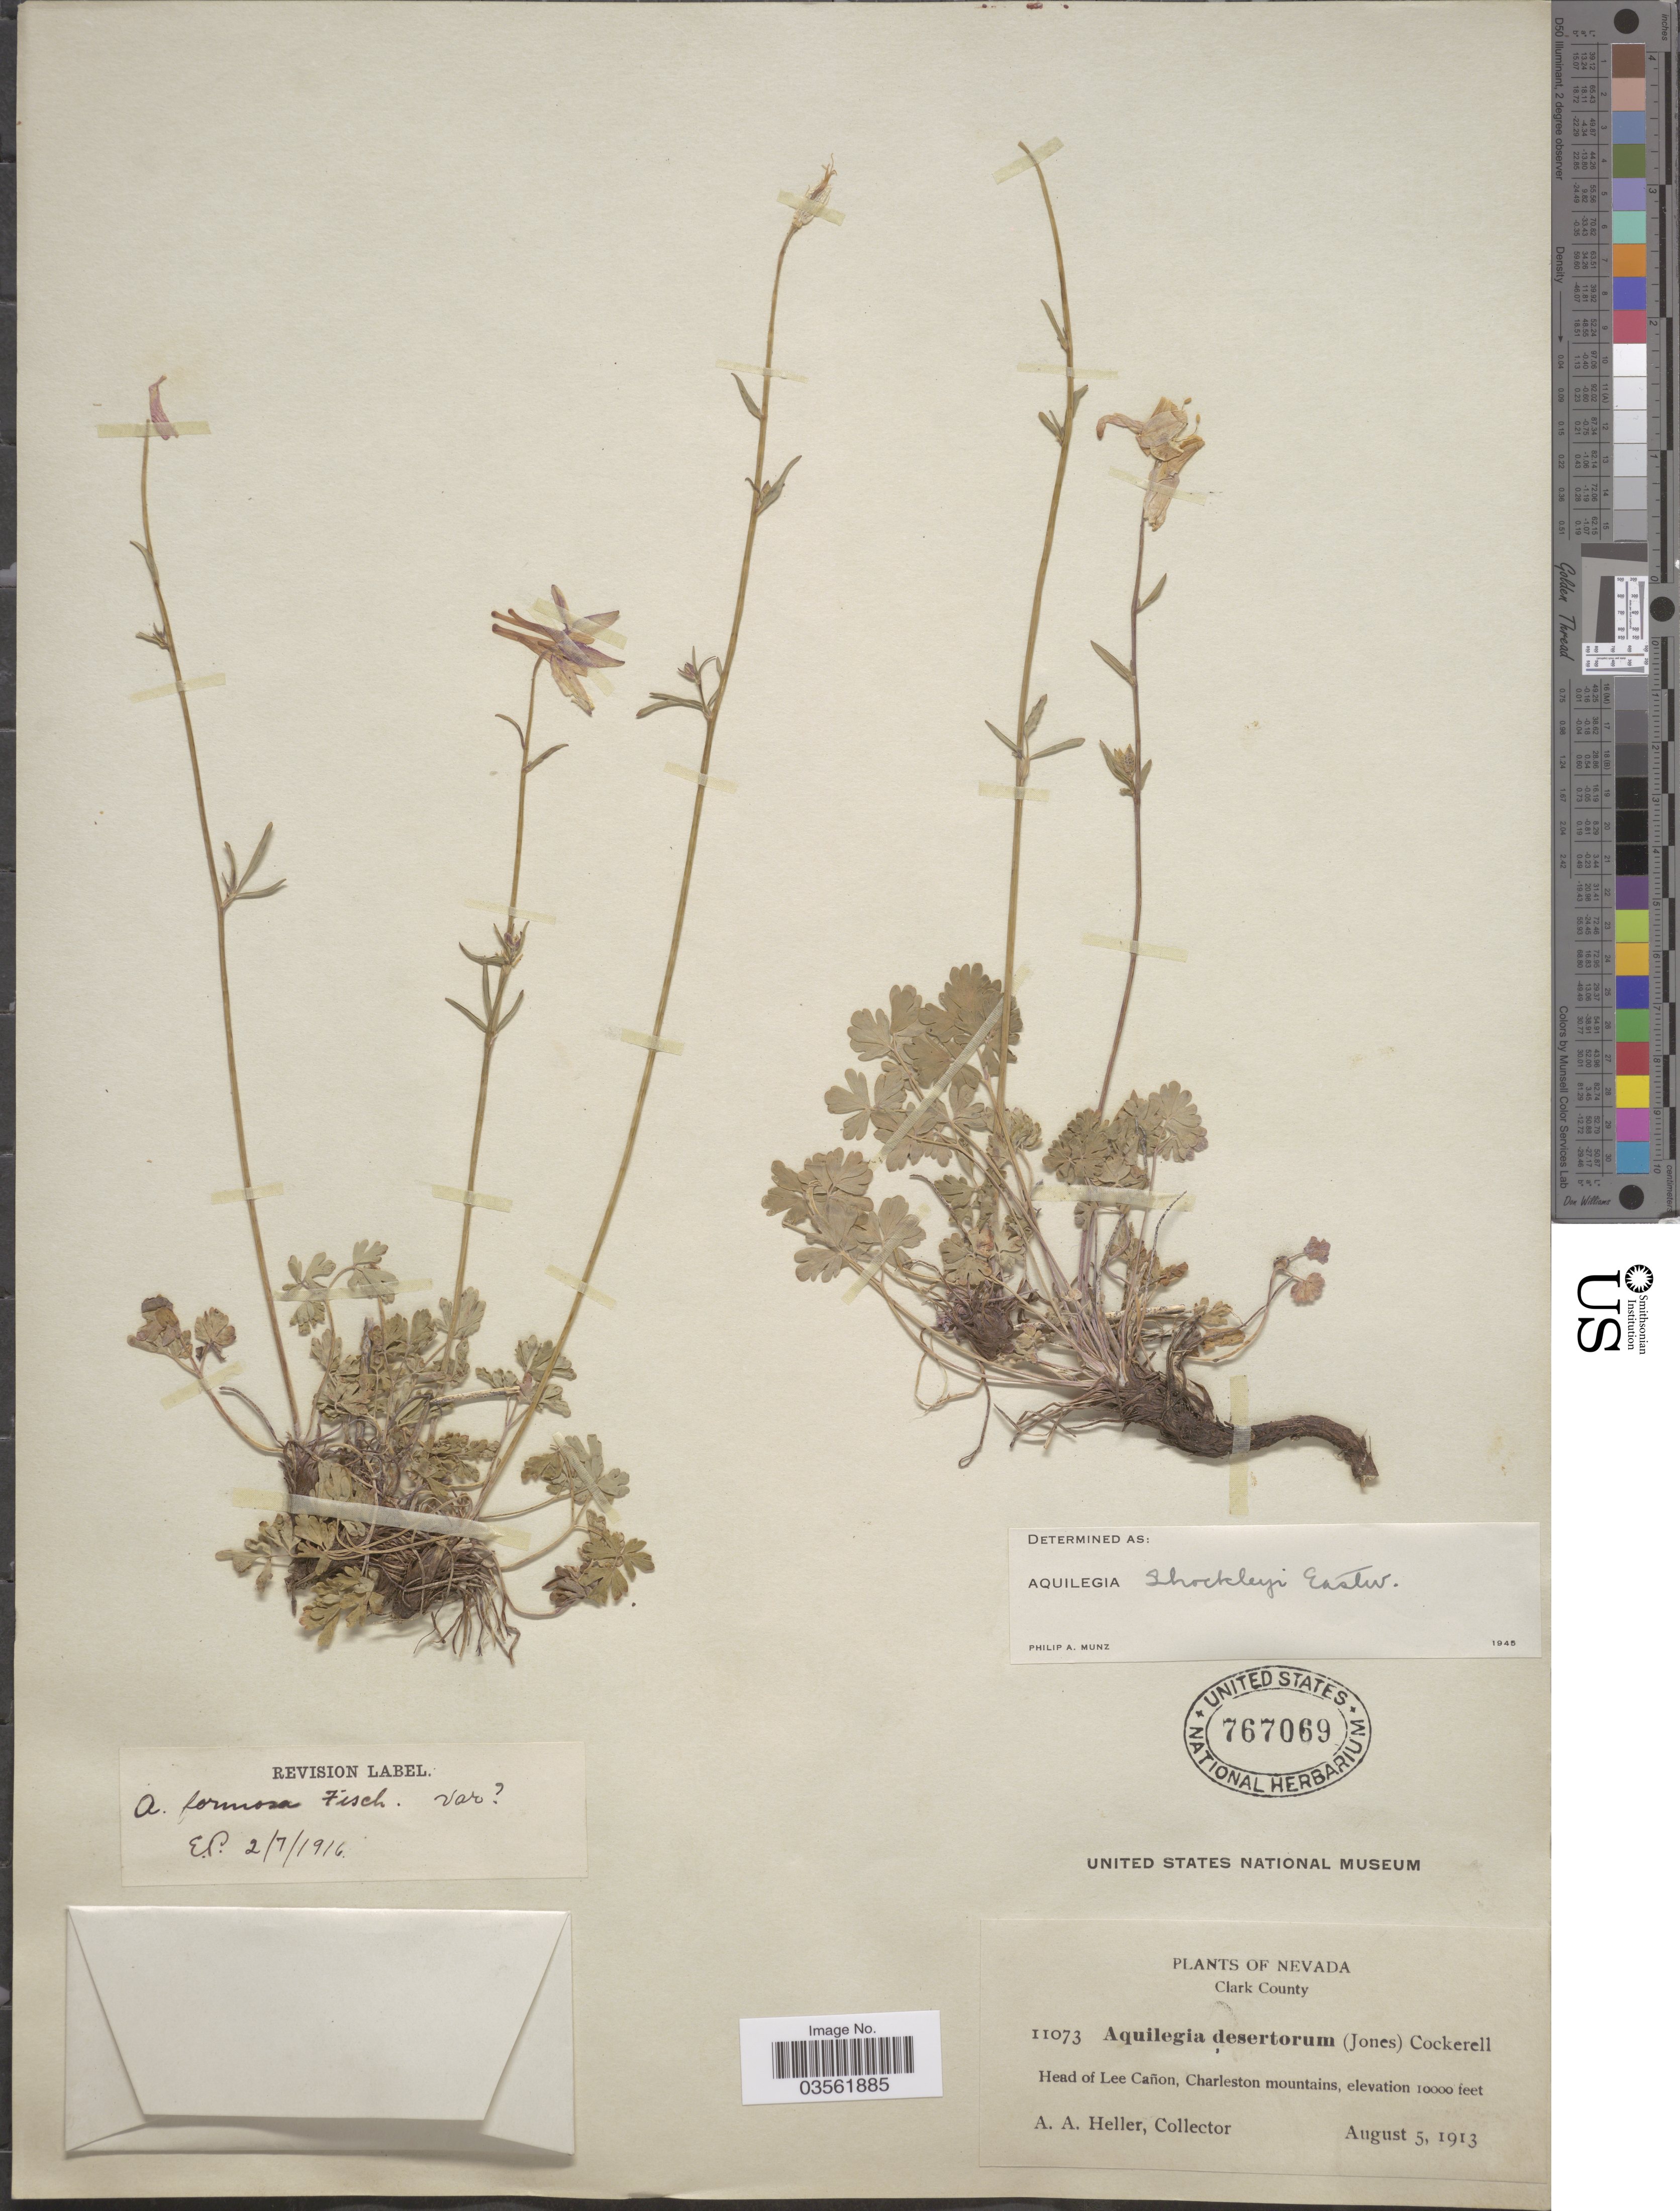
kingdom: Plantae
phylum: Tracheophyta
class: Magnoliopsida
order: Ranunculales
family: Ranunculaceae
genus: Aquilegia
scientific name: Aquilegia shockleyi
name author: Eastw.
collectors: A. A. Heller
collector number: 11073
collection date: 1913-08-05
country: United States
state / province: Nevada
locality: Clark County. Head of Lee Cañon, Charleston mountains.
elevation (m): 3048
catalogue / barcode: US 767069